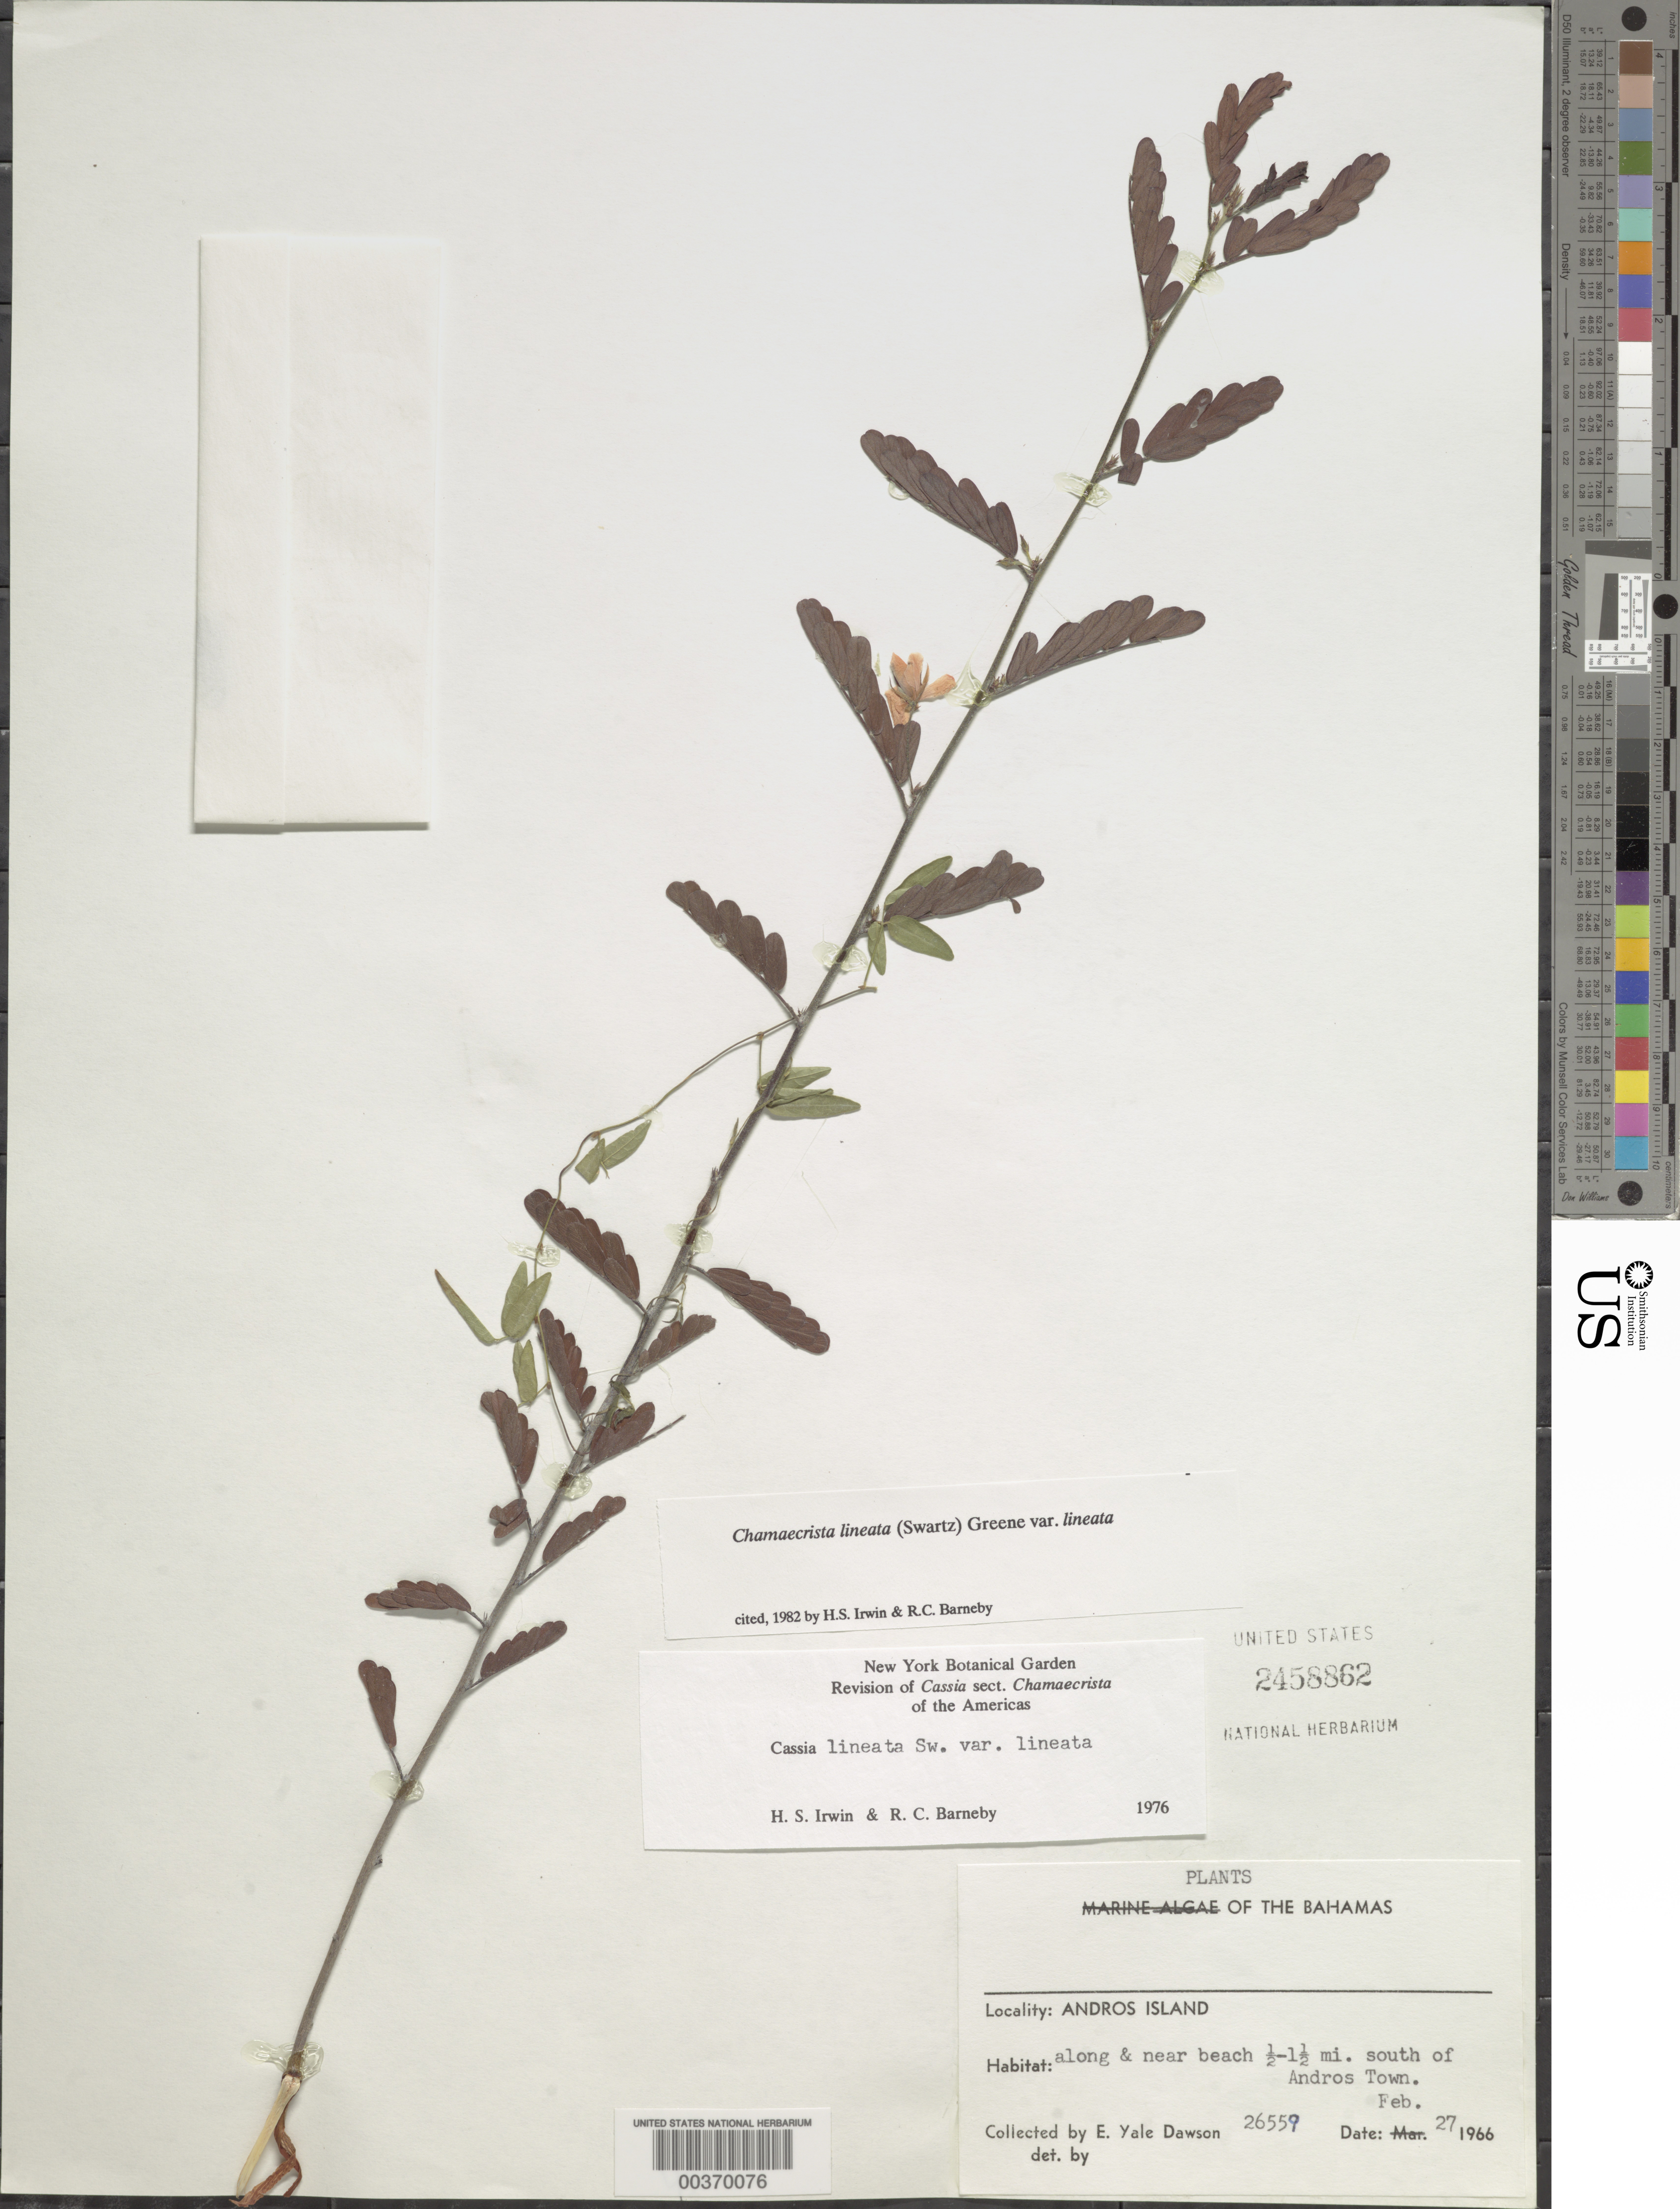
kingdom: Plantae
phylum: Tracheophyta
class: Magnoliopsida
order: Fabales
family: Fabaceae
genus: Chamaecrista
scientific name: Chamaecrista lineata var. lineata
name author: (Sw.) Greene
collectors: E. Y. Dawson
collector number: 26559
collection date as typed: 27 Feb 1966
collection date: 1966-02-27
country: Bahamas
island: Andros Island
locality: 0.5-1.5 mi s of andros town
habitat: Along and near beach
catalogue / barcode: US 2458862